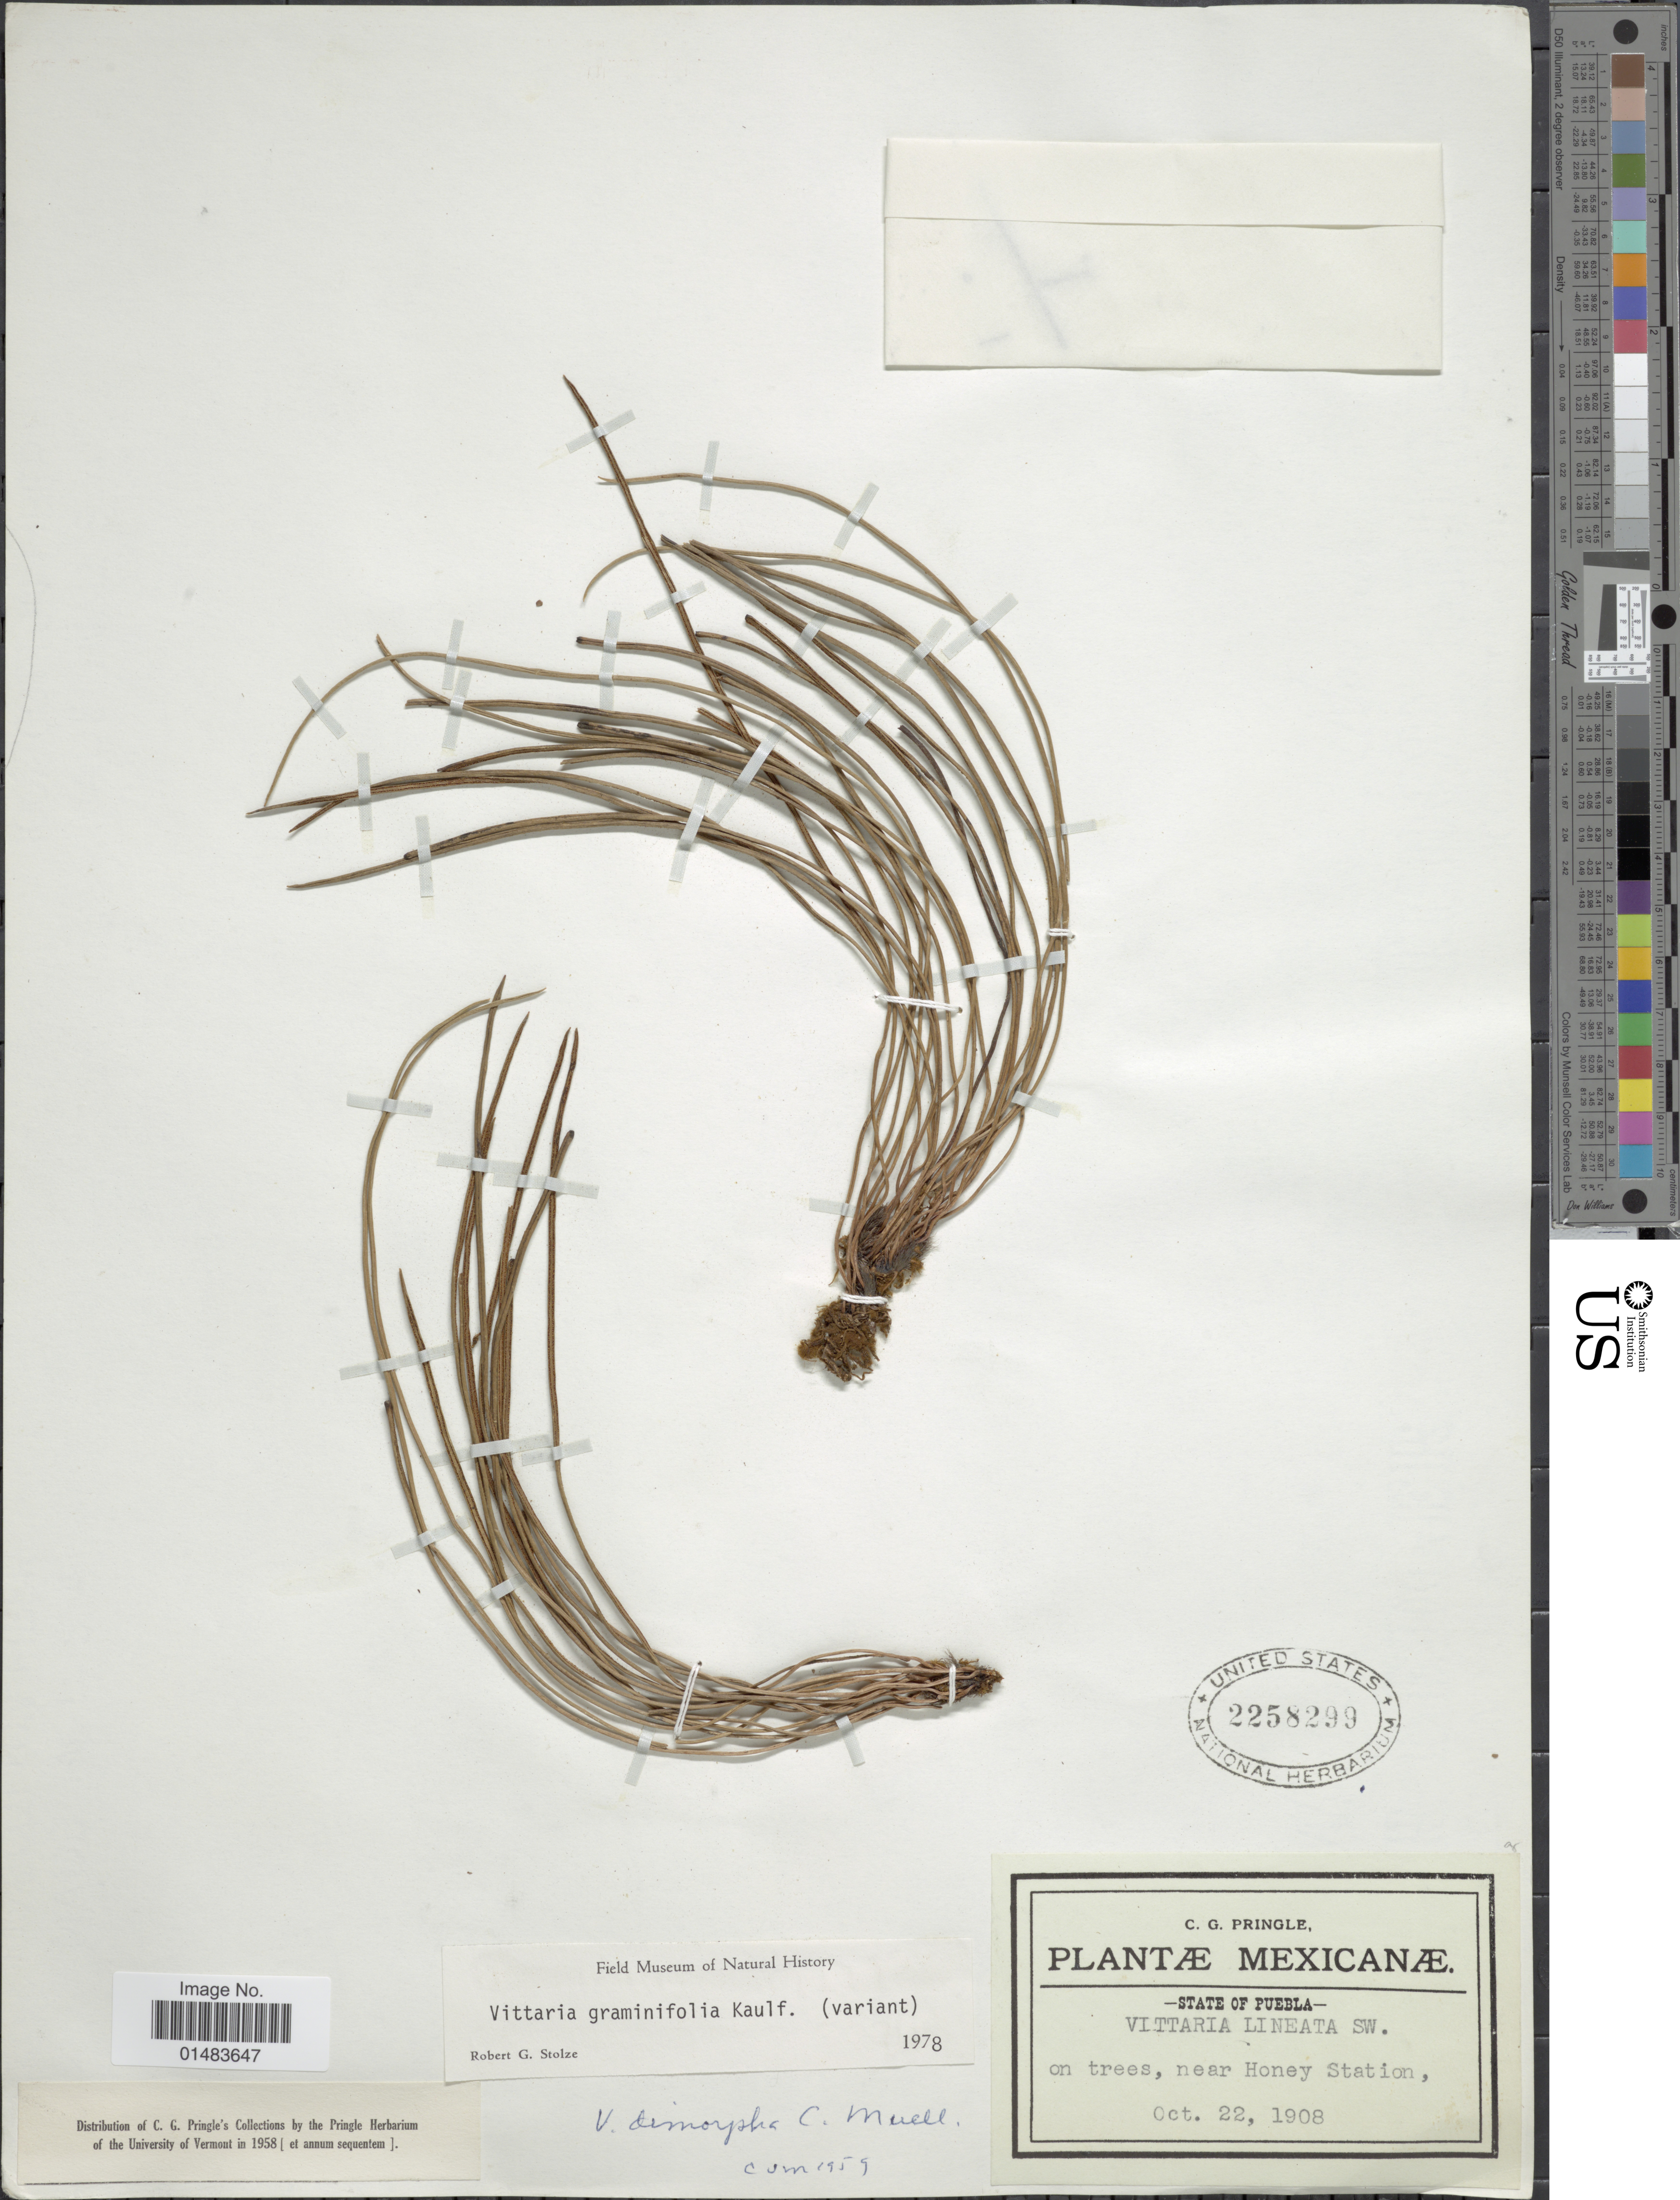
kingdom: Plantae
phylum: Tracheophyta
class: Polypodiopsida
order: Polypodiales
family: Pteridaceae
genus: Vittaria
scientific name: Vittaria graminifolia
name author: Kaulf.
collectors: C. G. Pringle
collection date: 1908-10-22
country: Mexico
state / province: Puebla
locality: On trees, near Honey Statiom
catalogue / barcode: US 2258299